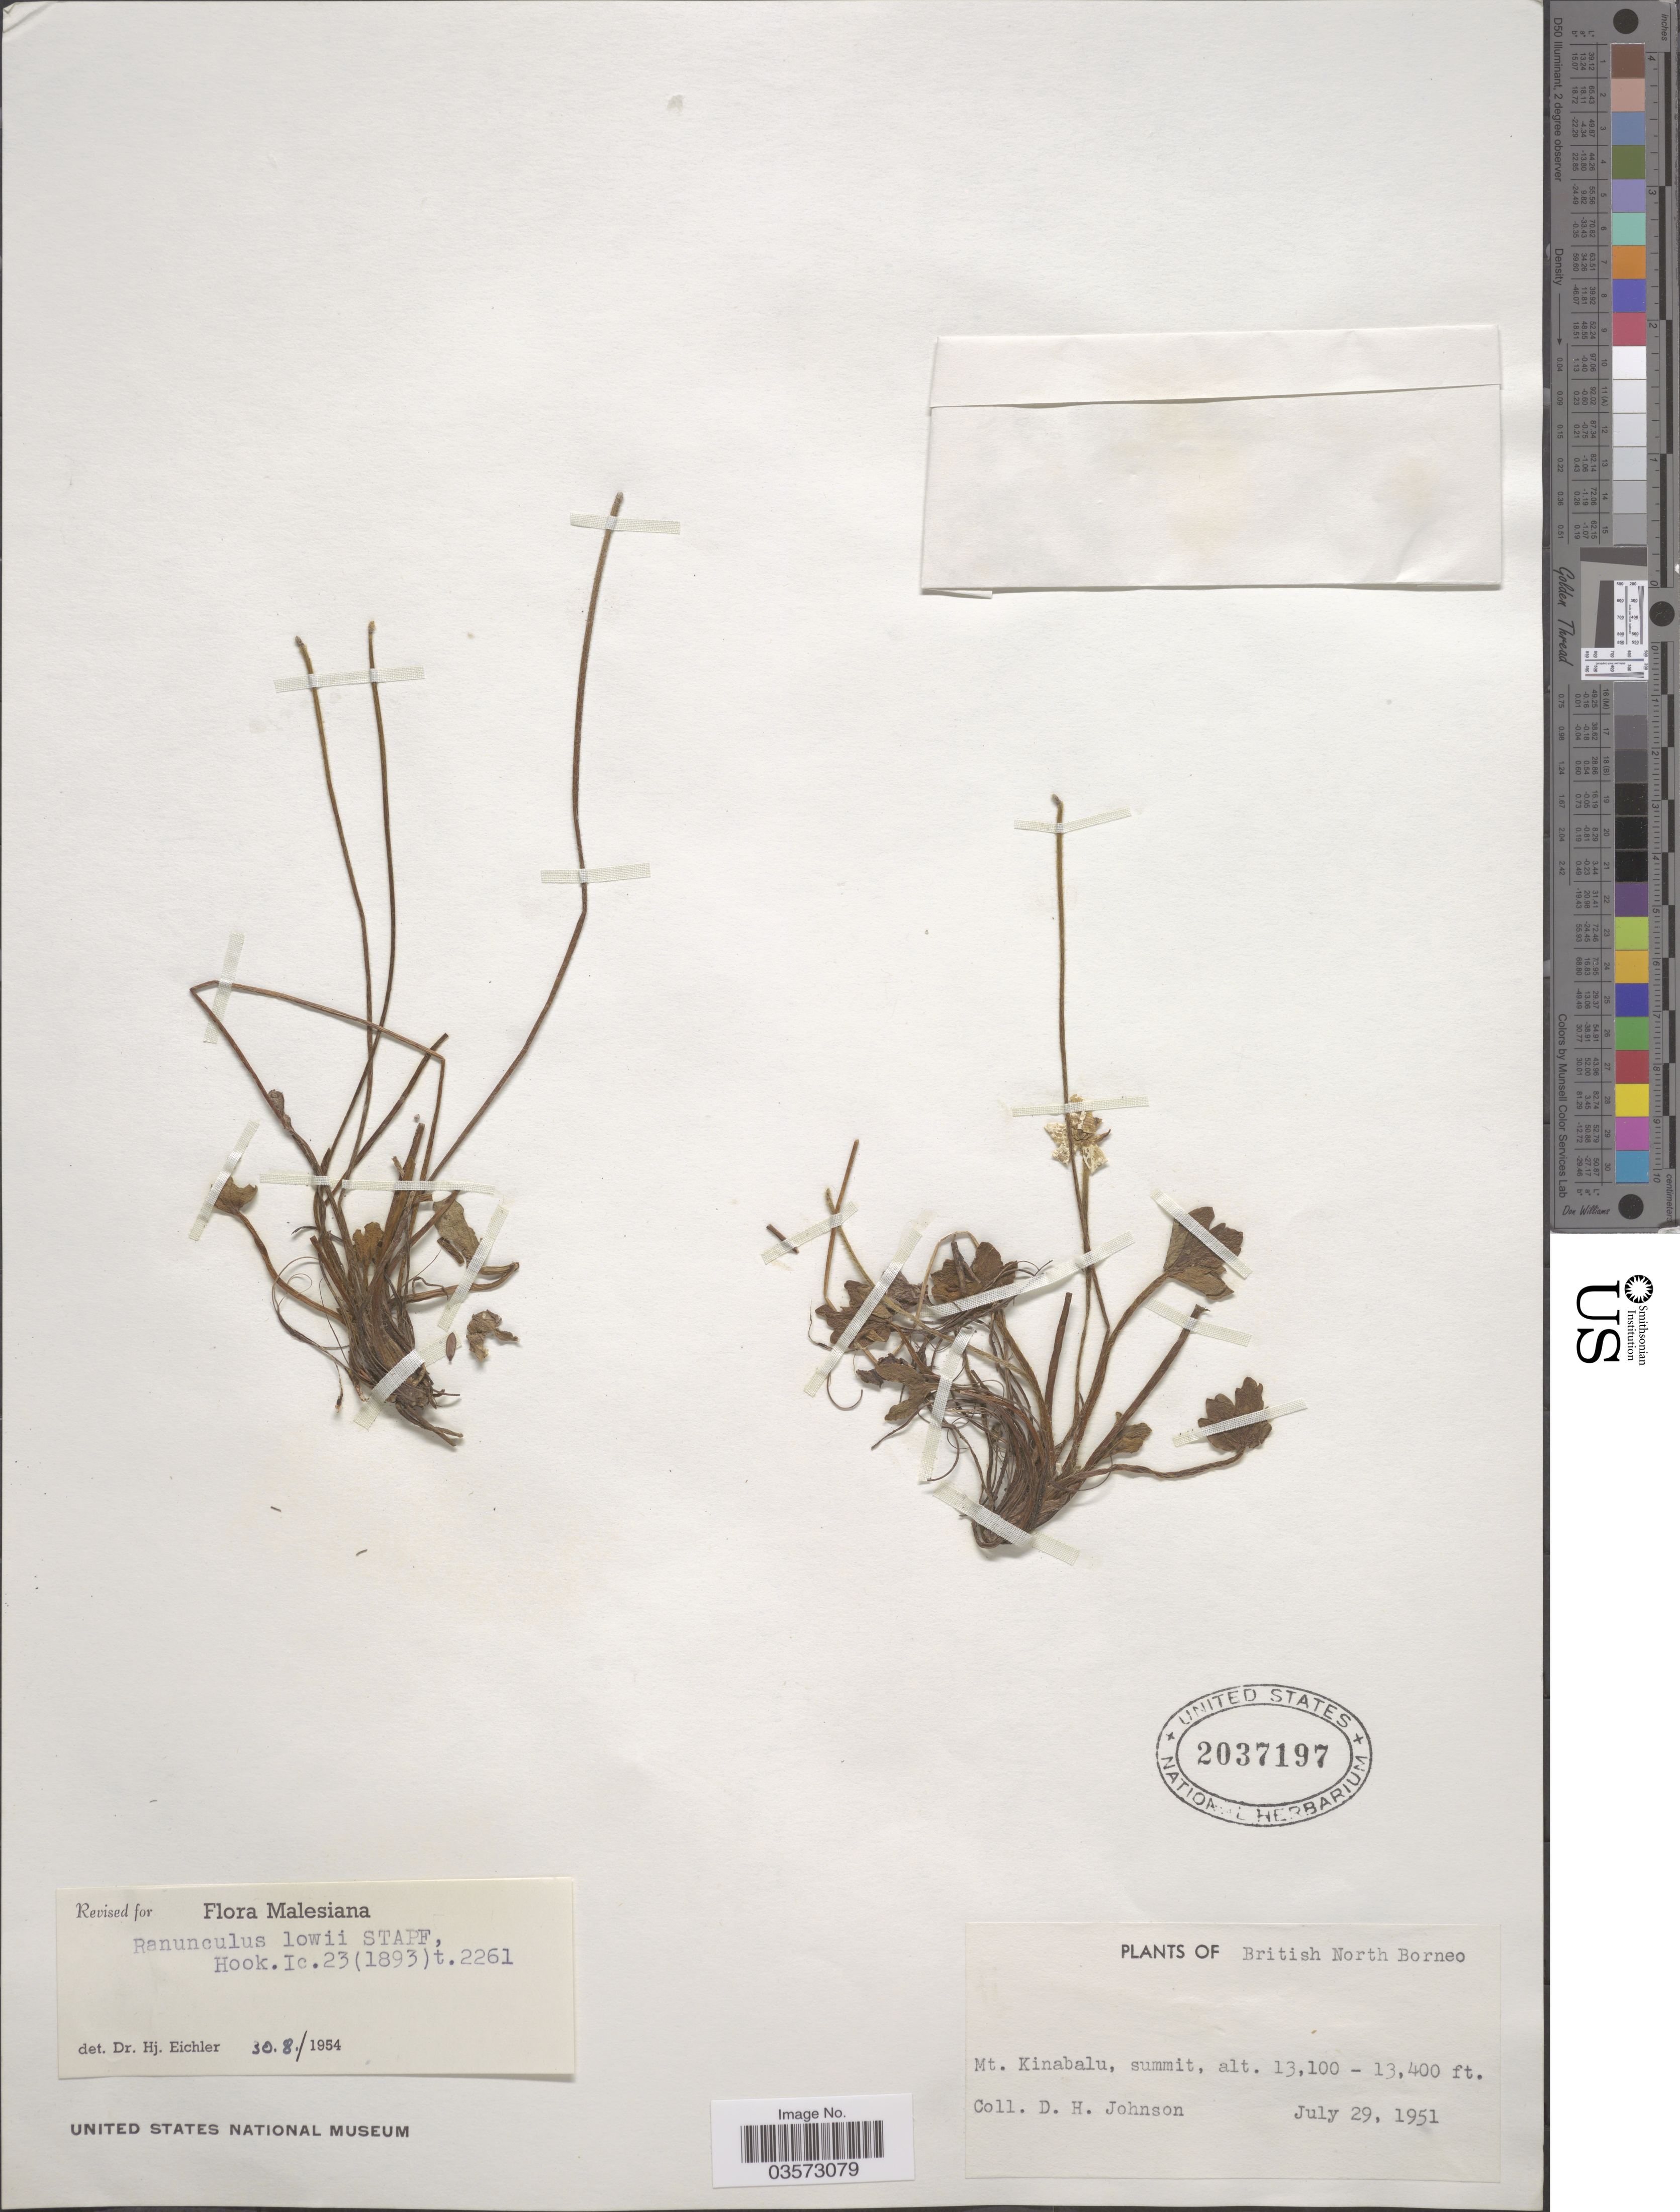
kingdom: Plantae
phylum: Tracheophyta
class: Magnoliopsida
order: Ranunculales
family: Ranunculaceae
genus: Ranunculus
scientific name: Ranunculus lowii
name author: Stapf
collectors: D. Johnson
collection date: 1951-07-29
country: Malaysia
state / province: Sabah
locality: British North Borneo. Mt. Kinabalu, summit.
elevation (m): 3993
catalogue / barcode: US 2037197